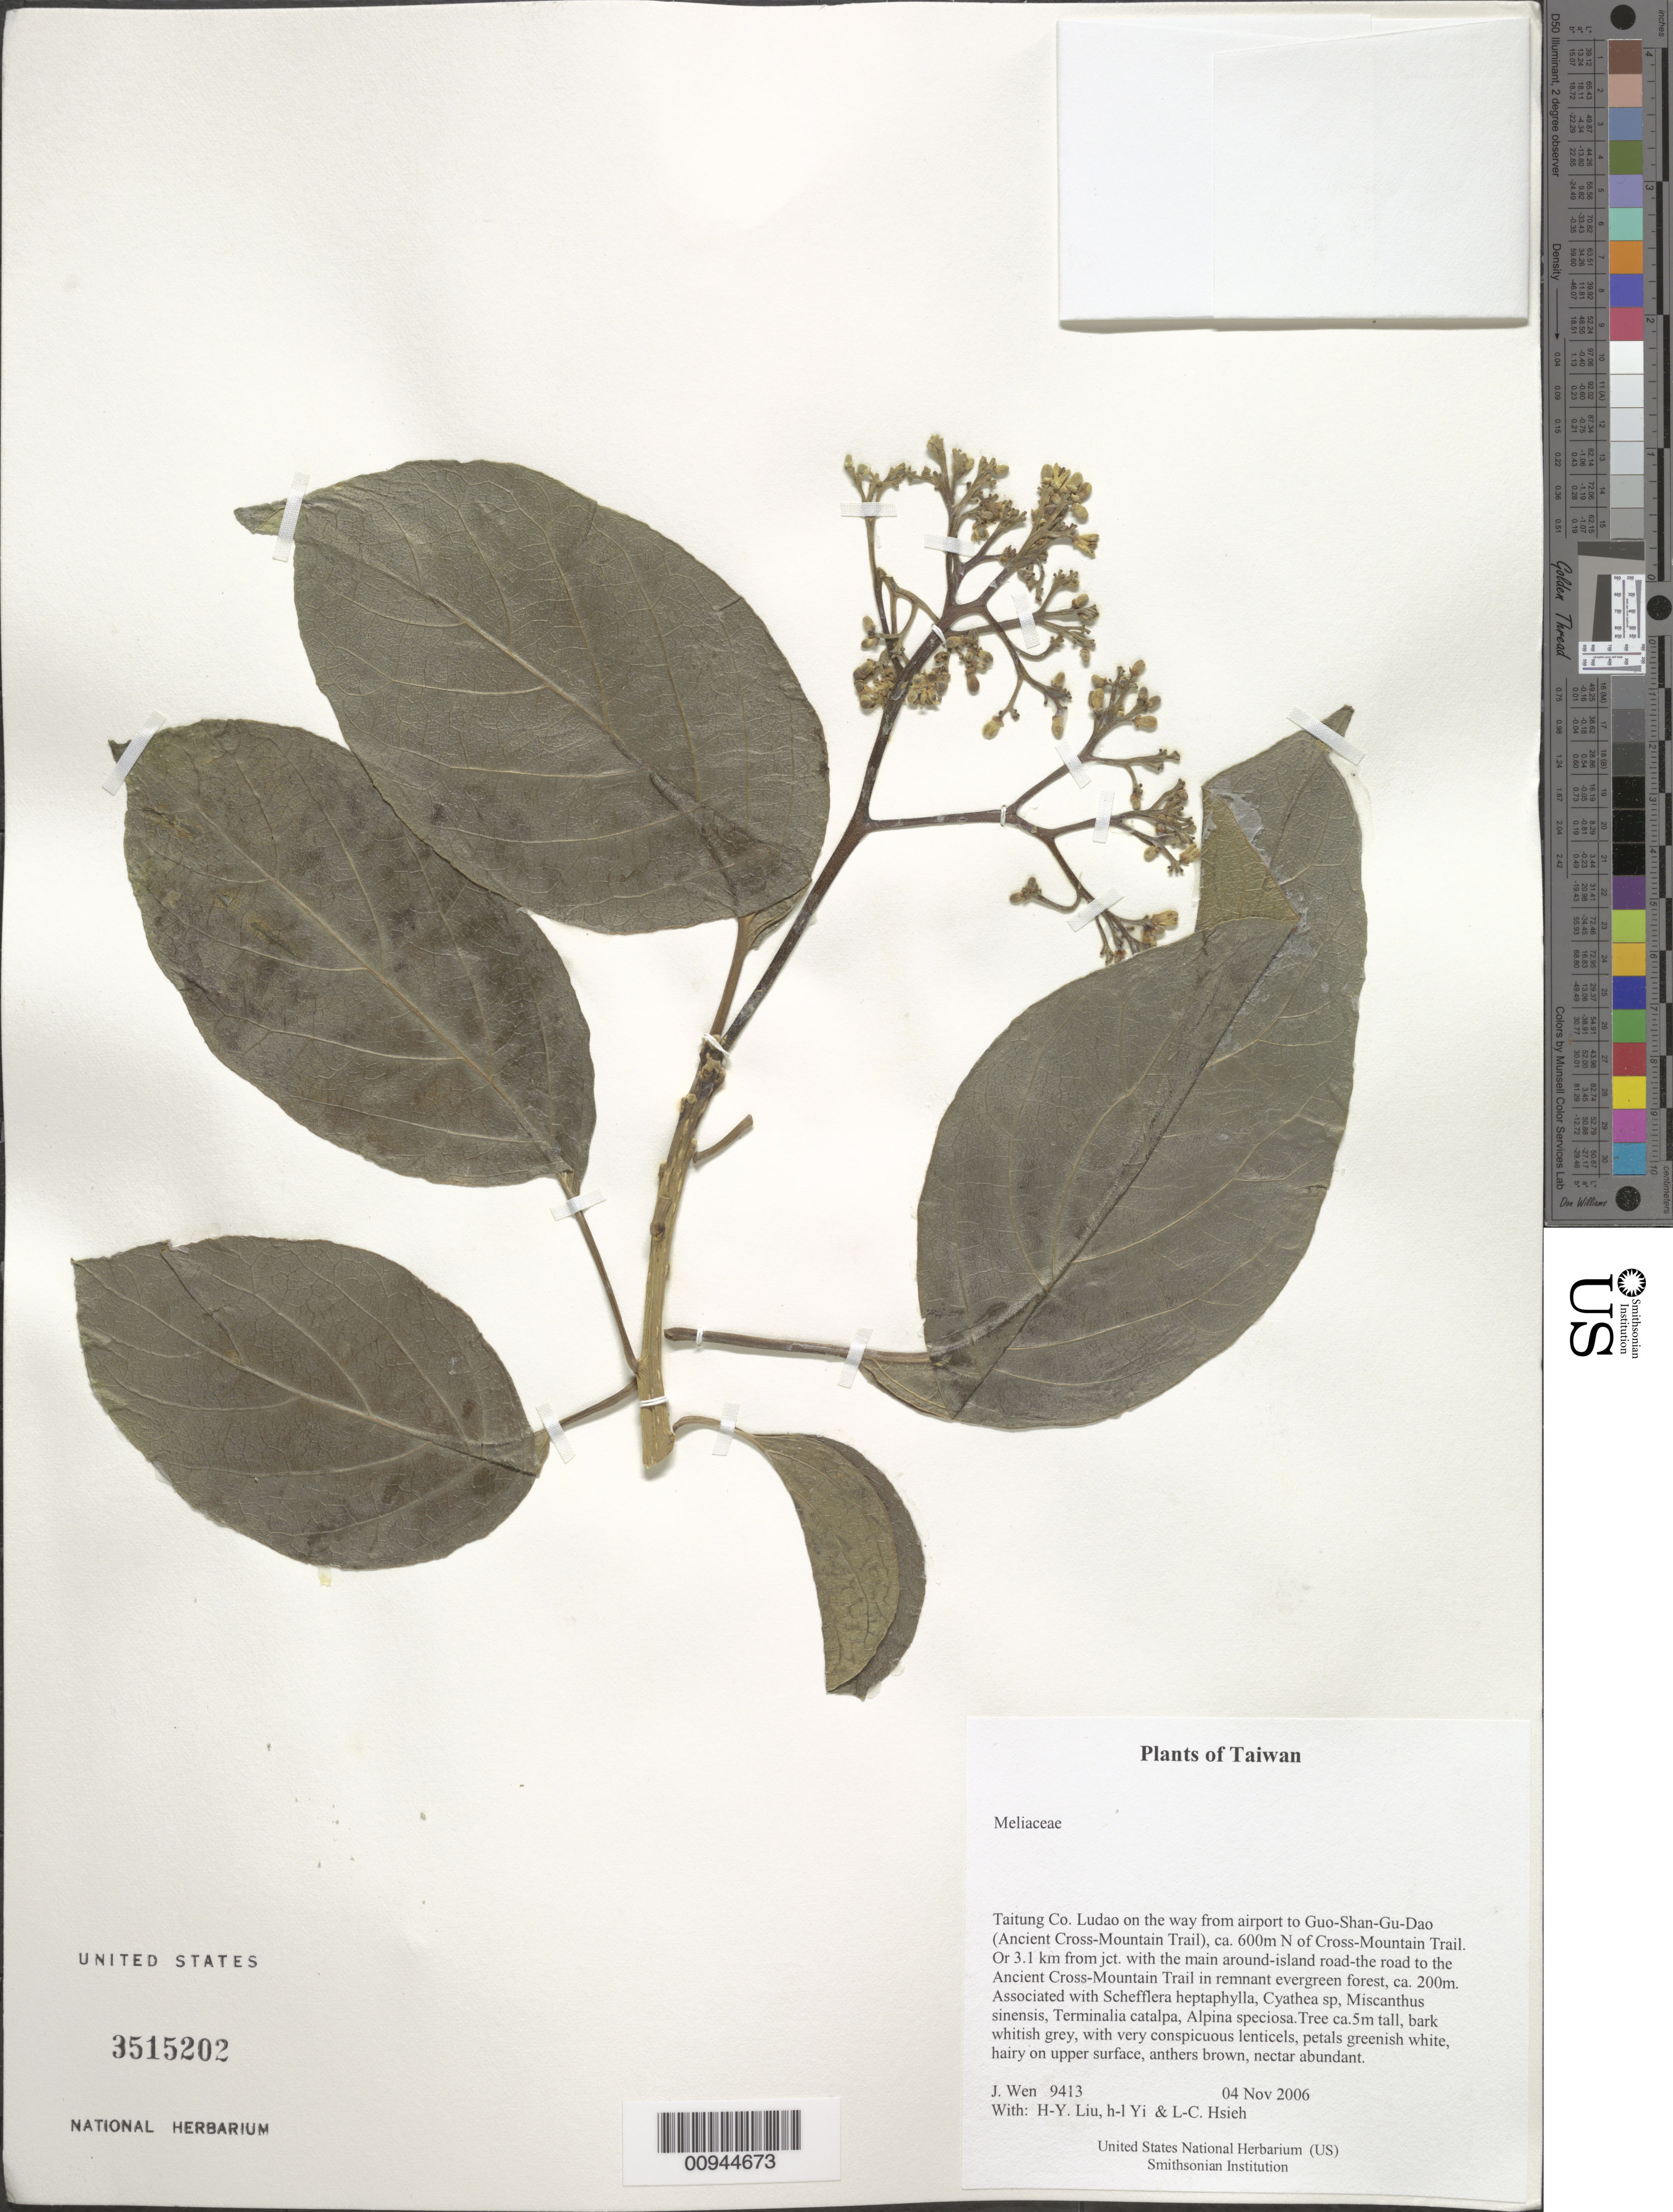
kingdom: Plantae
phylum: Tracheophyta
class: Magnoliopsida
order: Sapindales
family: Meliaceae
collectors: J. Wen, H. Liu & L. Hsieh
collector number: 9413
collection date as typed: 04 Nov 2006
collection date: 2006-11-04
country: Taiwan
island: Taiwan [Formosa]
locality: Ludao on the way from airport to Guo-Shan-Gu-Dao (Ancient Cross-Mountain Trail), ca. 600m N of Cross-Mountain Trail. Or 3.1 km from jct. with the main around-island road-the road to the Ancient Cross-Mountain Trail in remnant evergreen forest, ca. 200m.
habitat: Associated with Schefflera heptaphylla, Cyathea sp, Miscanthus sinensis, Terminalia catalpa, Alpina speciosa.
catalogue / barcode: US 3515202